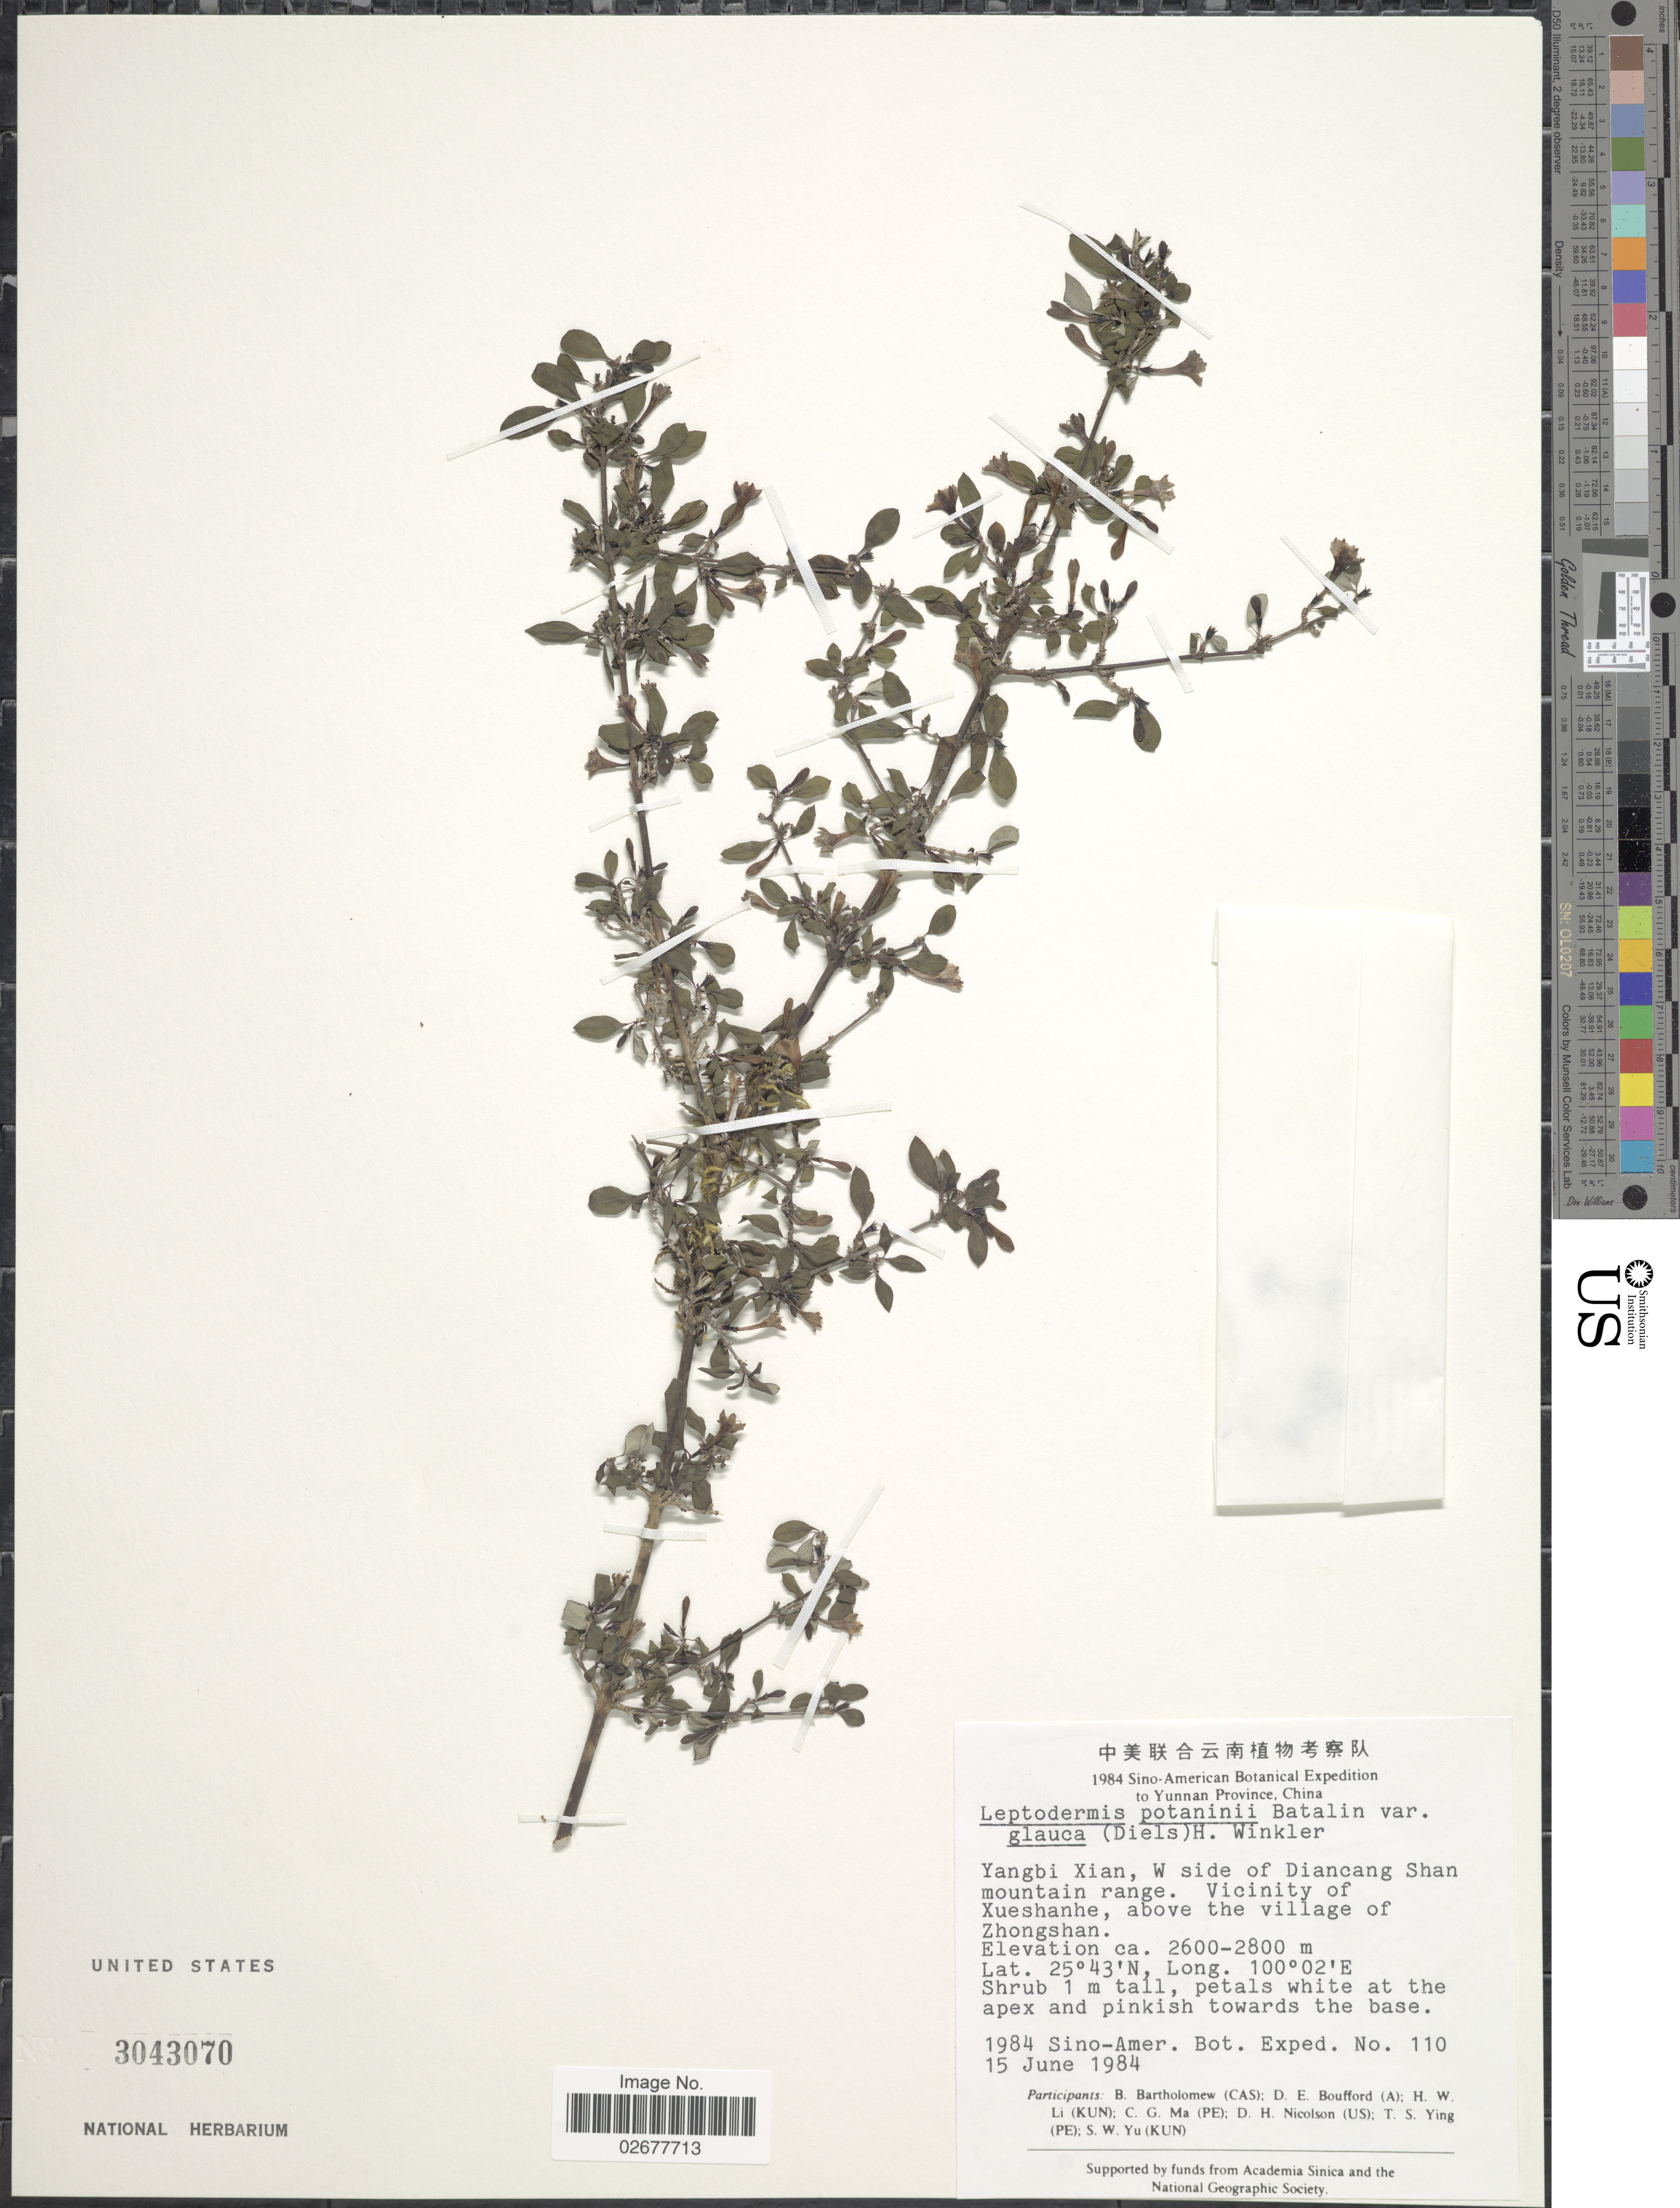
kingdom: Plantae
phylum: Tracheophyta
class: Magnoliopsida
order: Gentianales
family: Rubiaceae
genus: Leptodermis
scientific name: Leptodermis potanini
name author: Batalin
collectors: Sino-Amer. Bot. Exped. 1984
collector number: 110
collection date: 1984-06-15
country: China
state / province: Yunnan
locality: Yangbi Xian, W side of Diancang Shan mountain range. Vicinity of Xeshanhe, above the village of Zhongshan.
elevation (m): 2600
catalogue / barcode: US 3043070